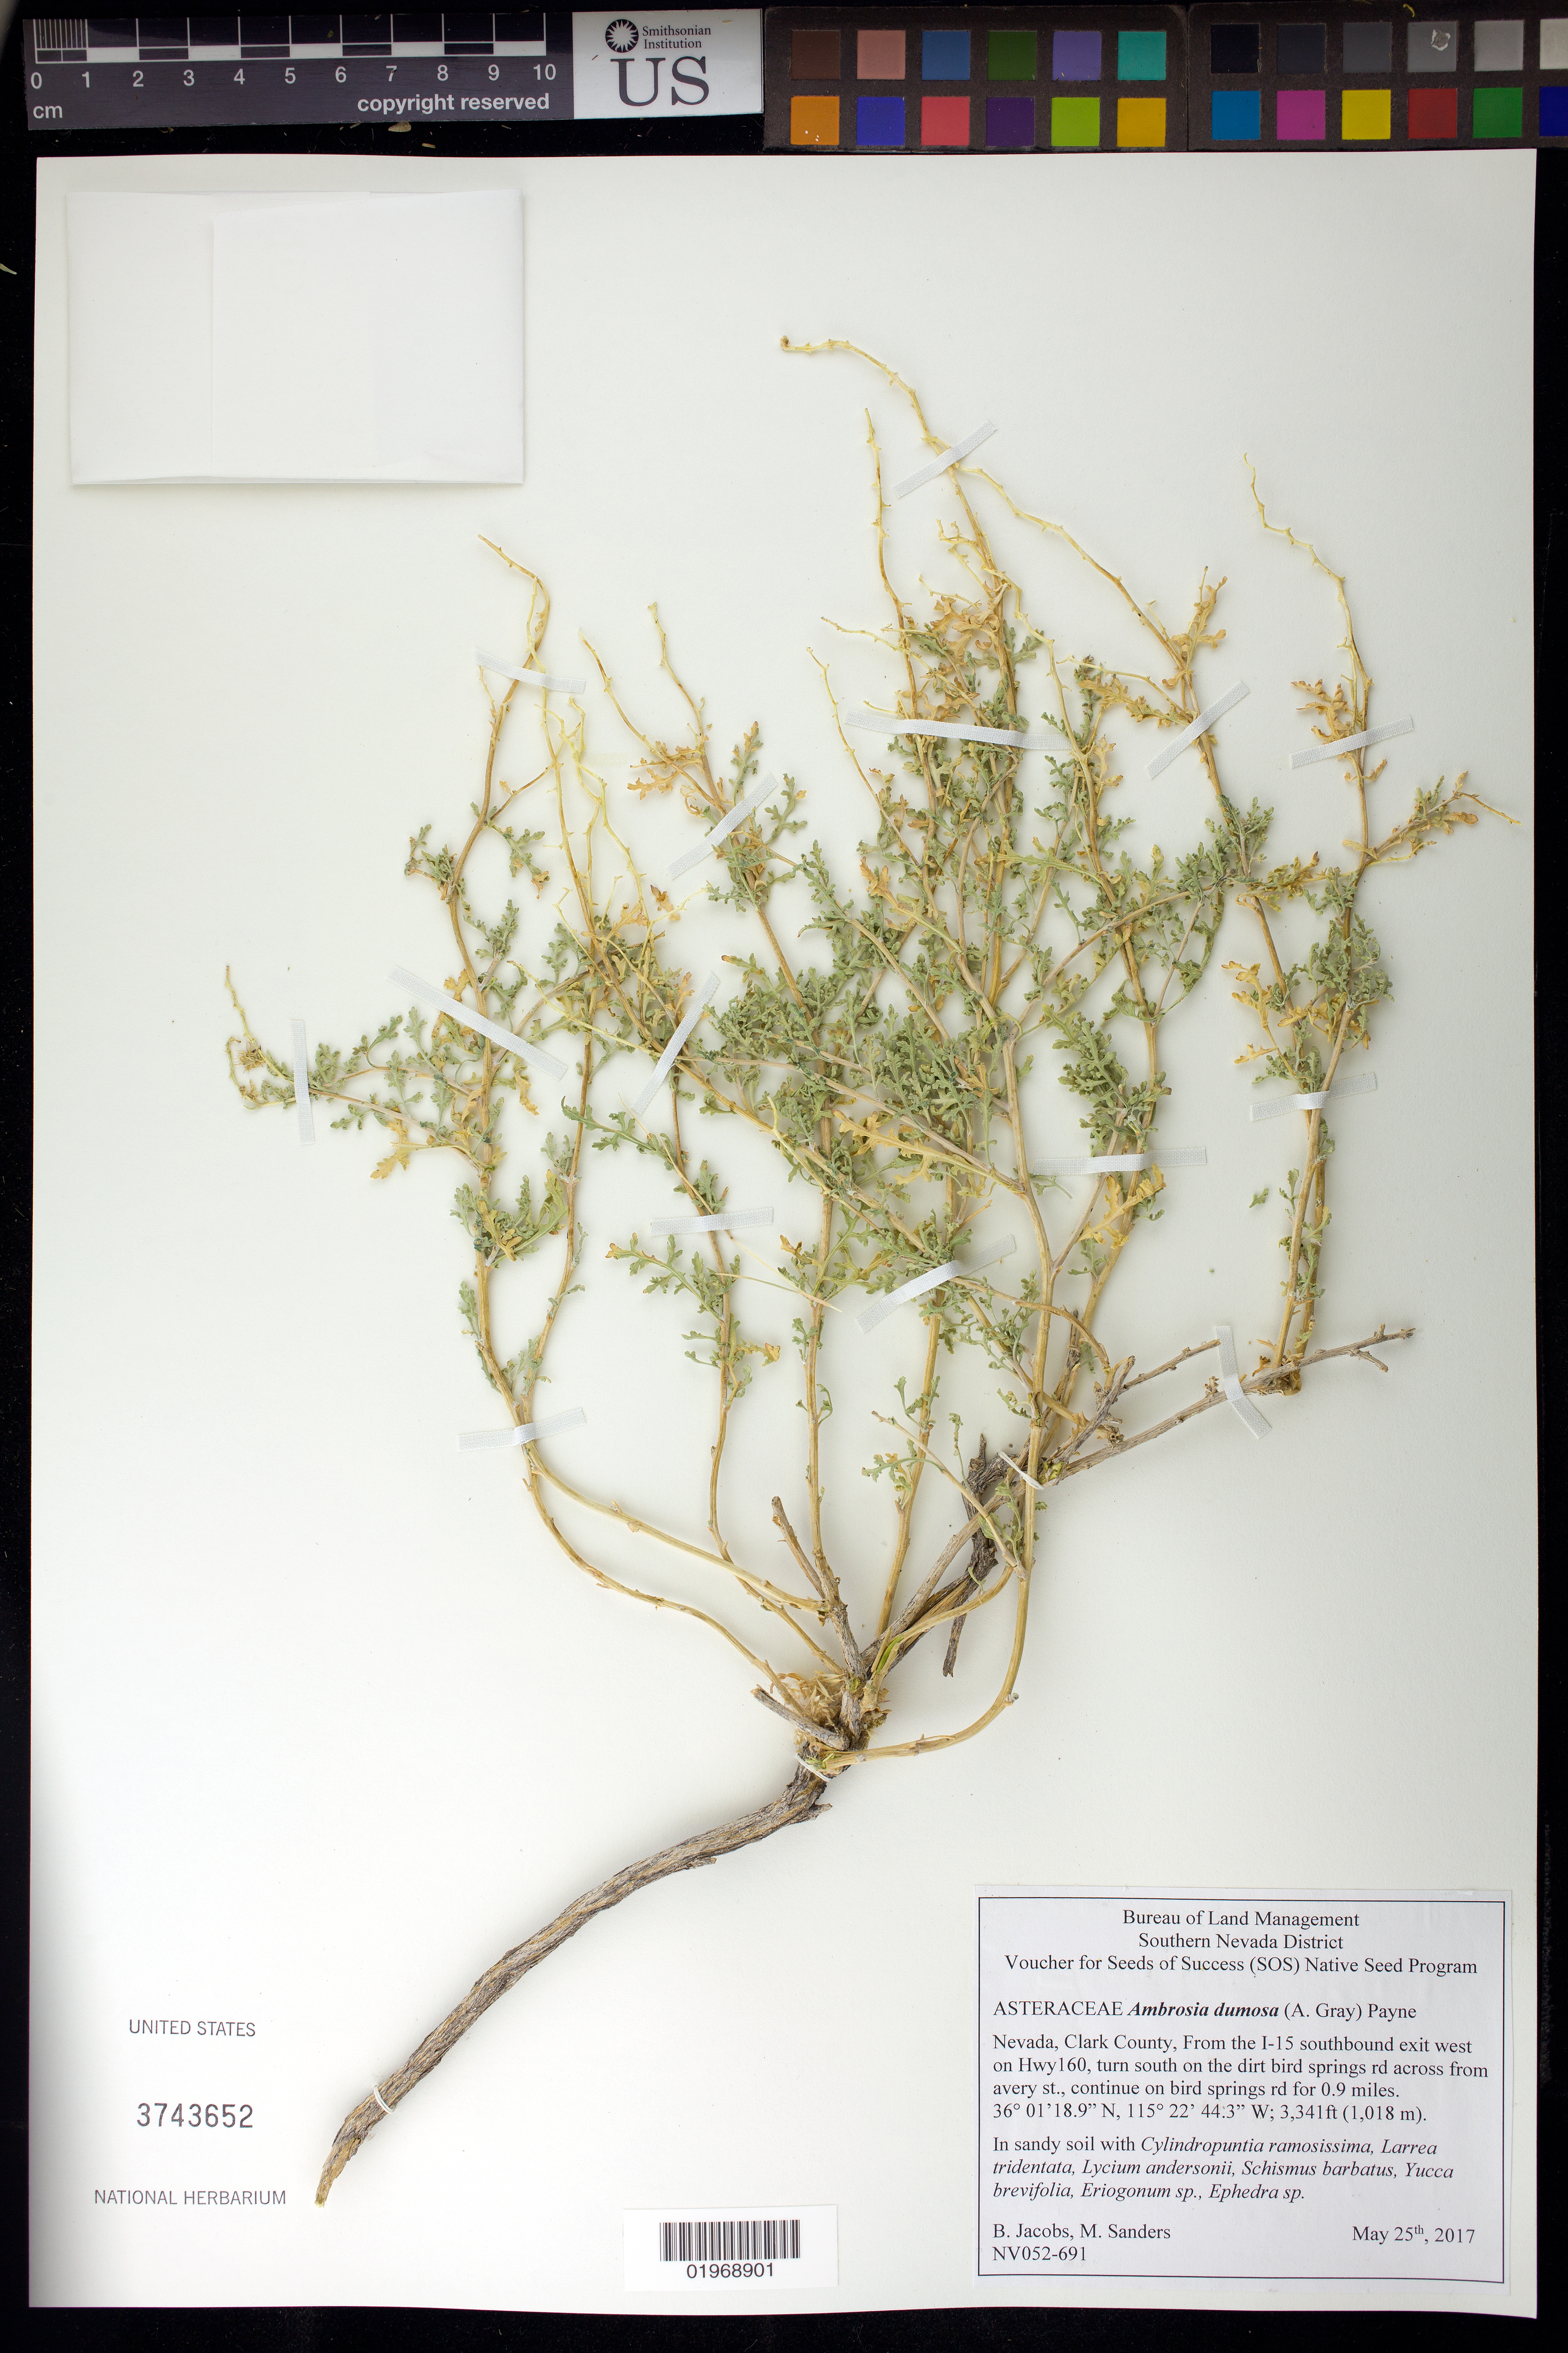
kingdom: Plantae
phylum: Tracheophyta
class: Magnoliopsida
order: Asterales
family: Asteraceae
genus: Ambrosia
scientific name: Ambrosia dumosa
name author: (A. Gray) W.W.Payne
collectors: B. Jacobs & M. Sanders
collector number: NV052-691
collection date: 2017-05-25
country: United States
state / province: Nevada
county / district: Clark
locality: On bird springs rd. for 0.9 miles.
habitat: In sandy soil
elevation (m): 1018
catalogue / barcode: US 3743652